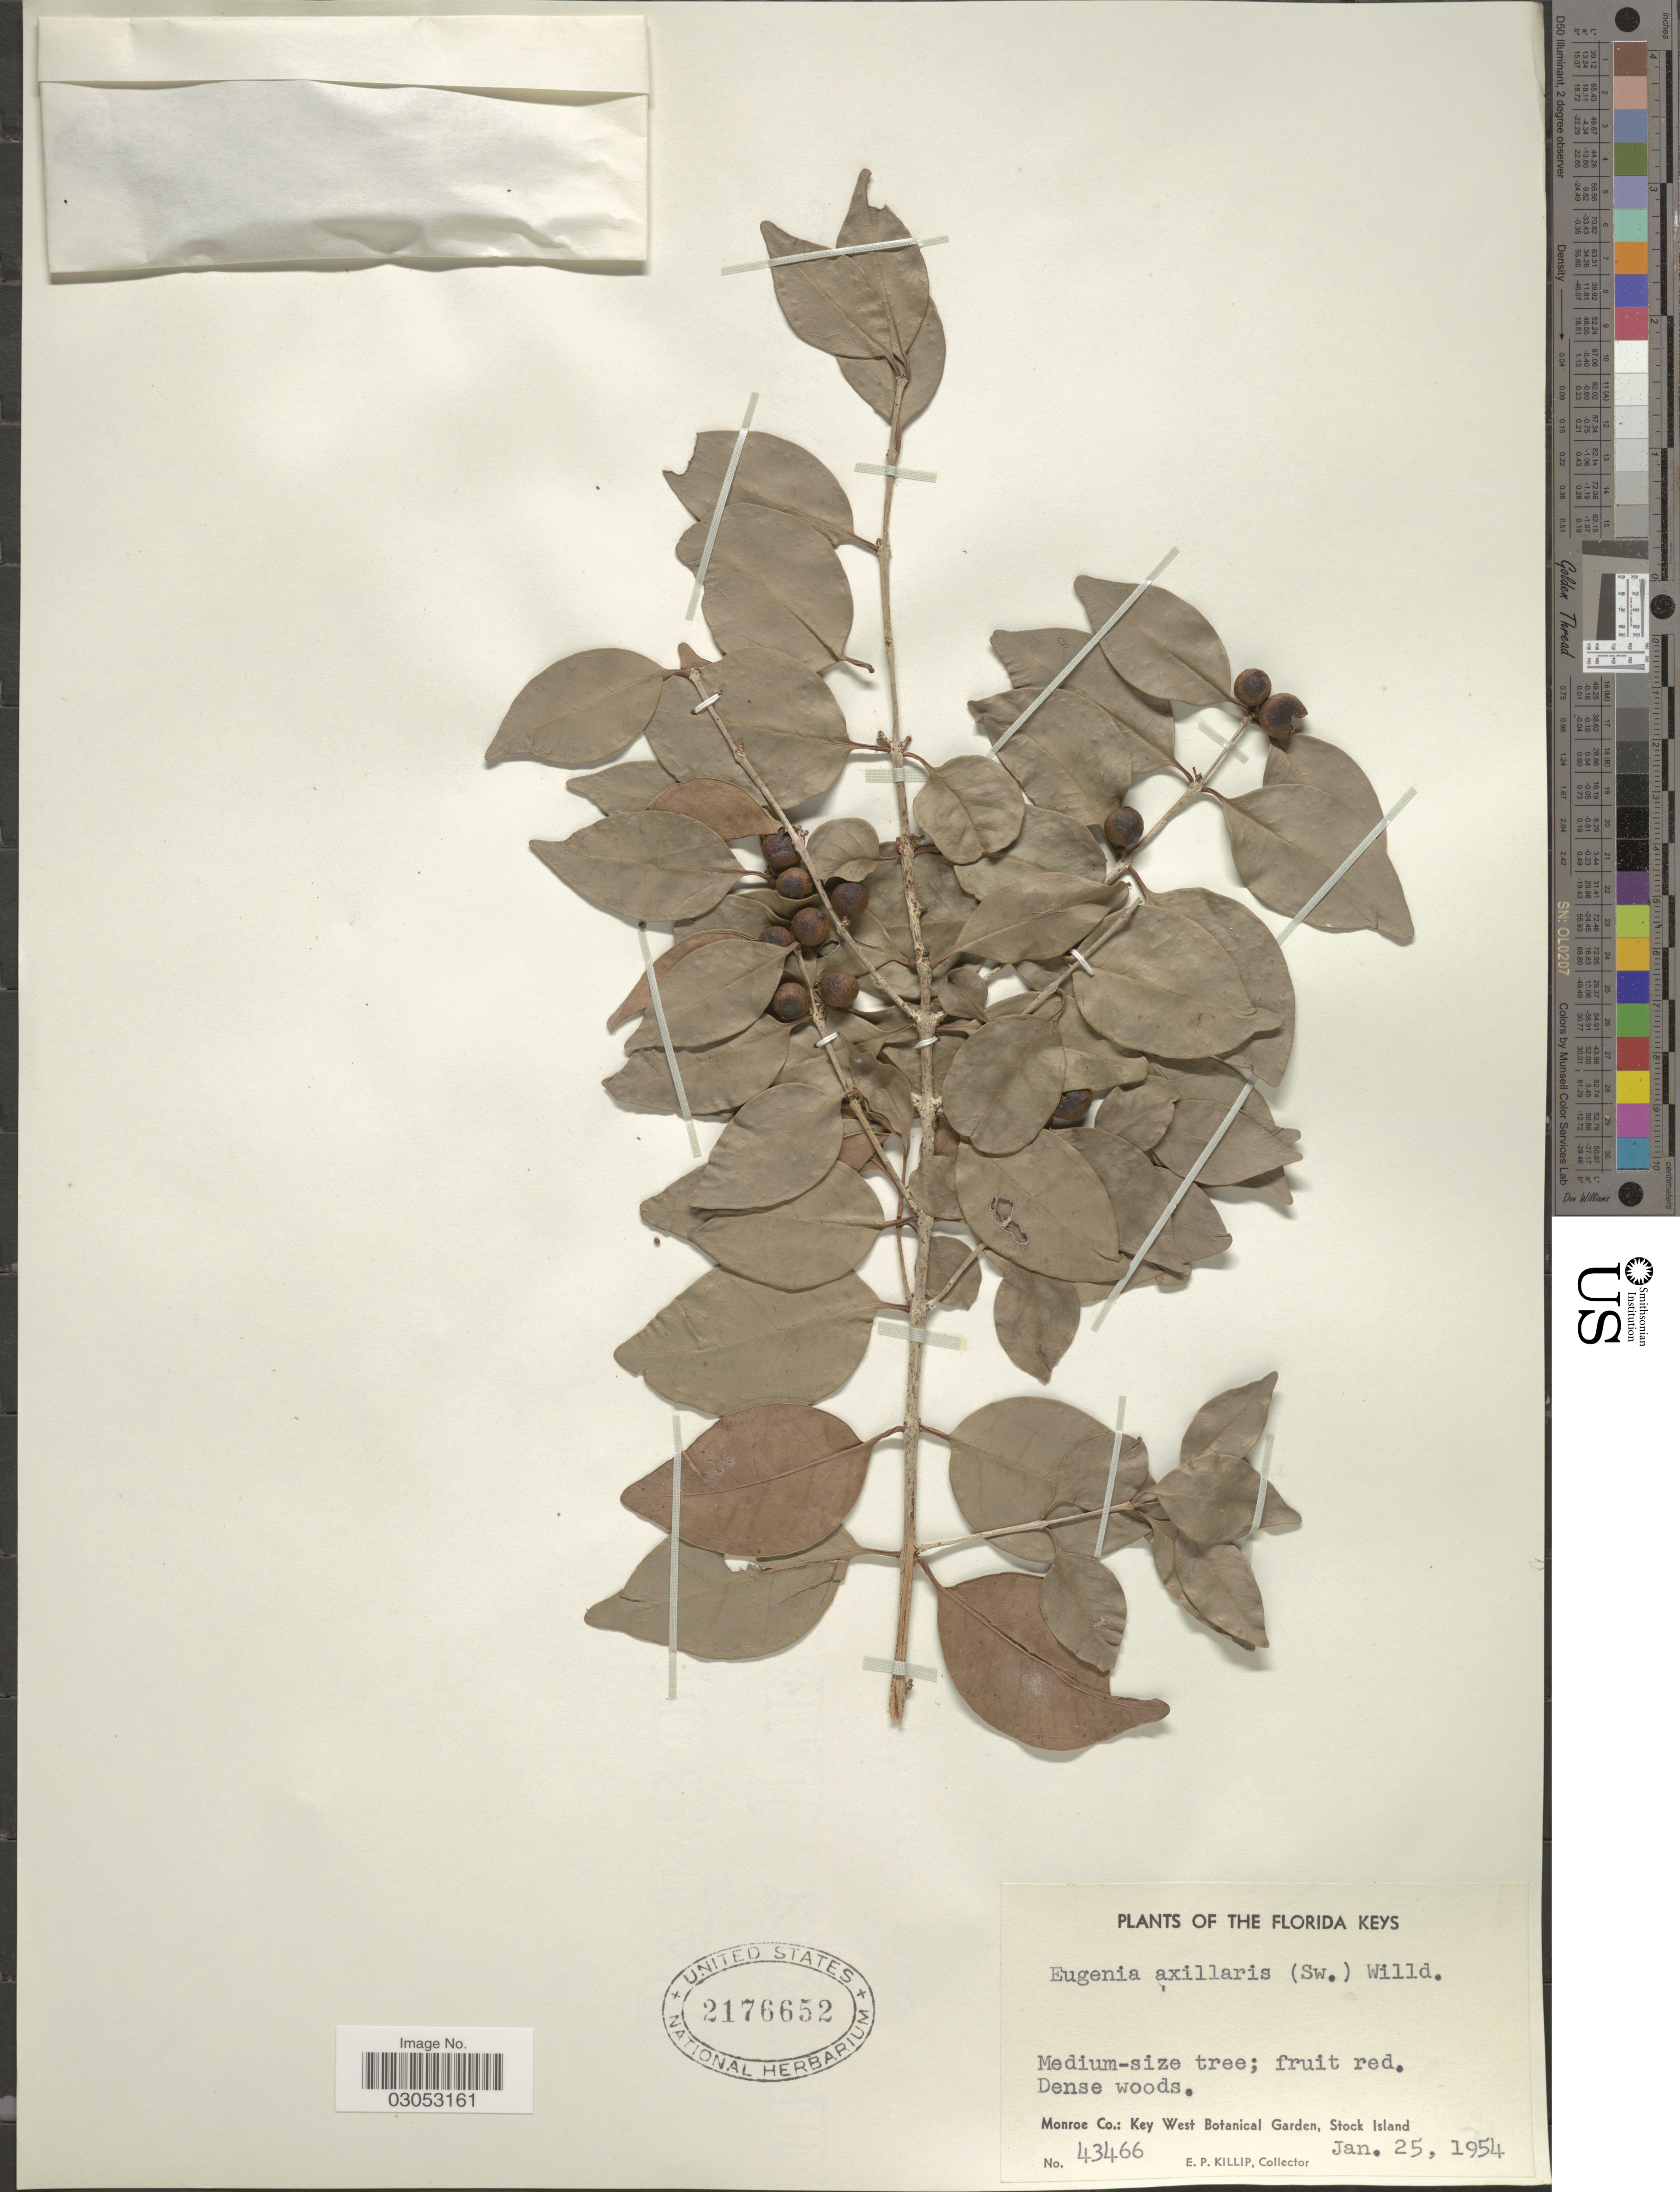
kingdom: Plantae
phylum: Tracheophyta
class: Magnoliopsida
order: Myrtales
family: Myrtaceae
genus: Eugenia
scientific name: Eugenia axillaris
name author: (Sw.) Willd.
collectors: E. P. Killip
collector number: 43466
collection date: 1954-01-25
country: United States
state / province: Florida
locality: The Florida Keys, Monroe Co.: Key West Botanical Garden, Stock Island.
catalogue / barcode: US 2176652